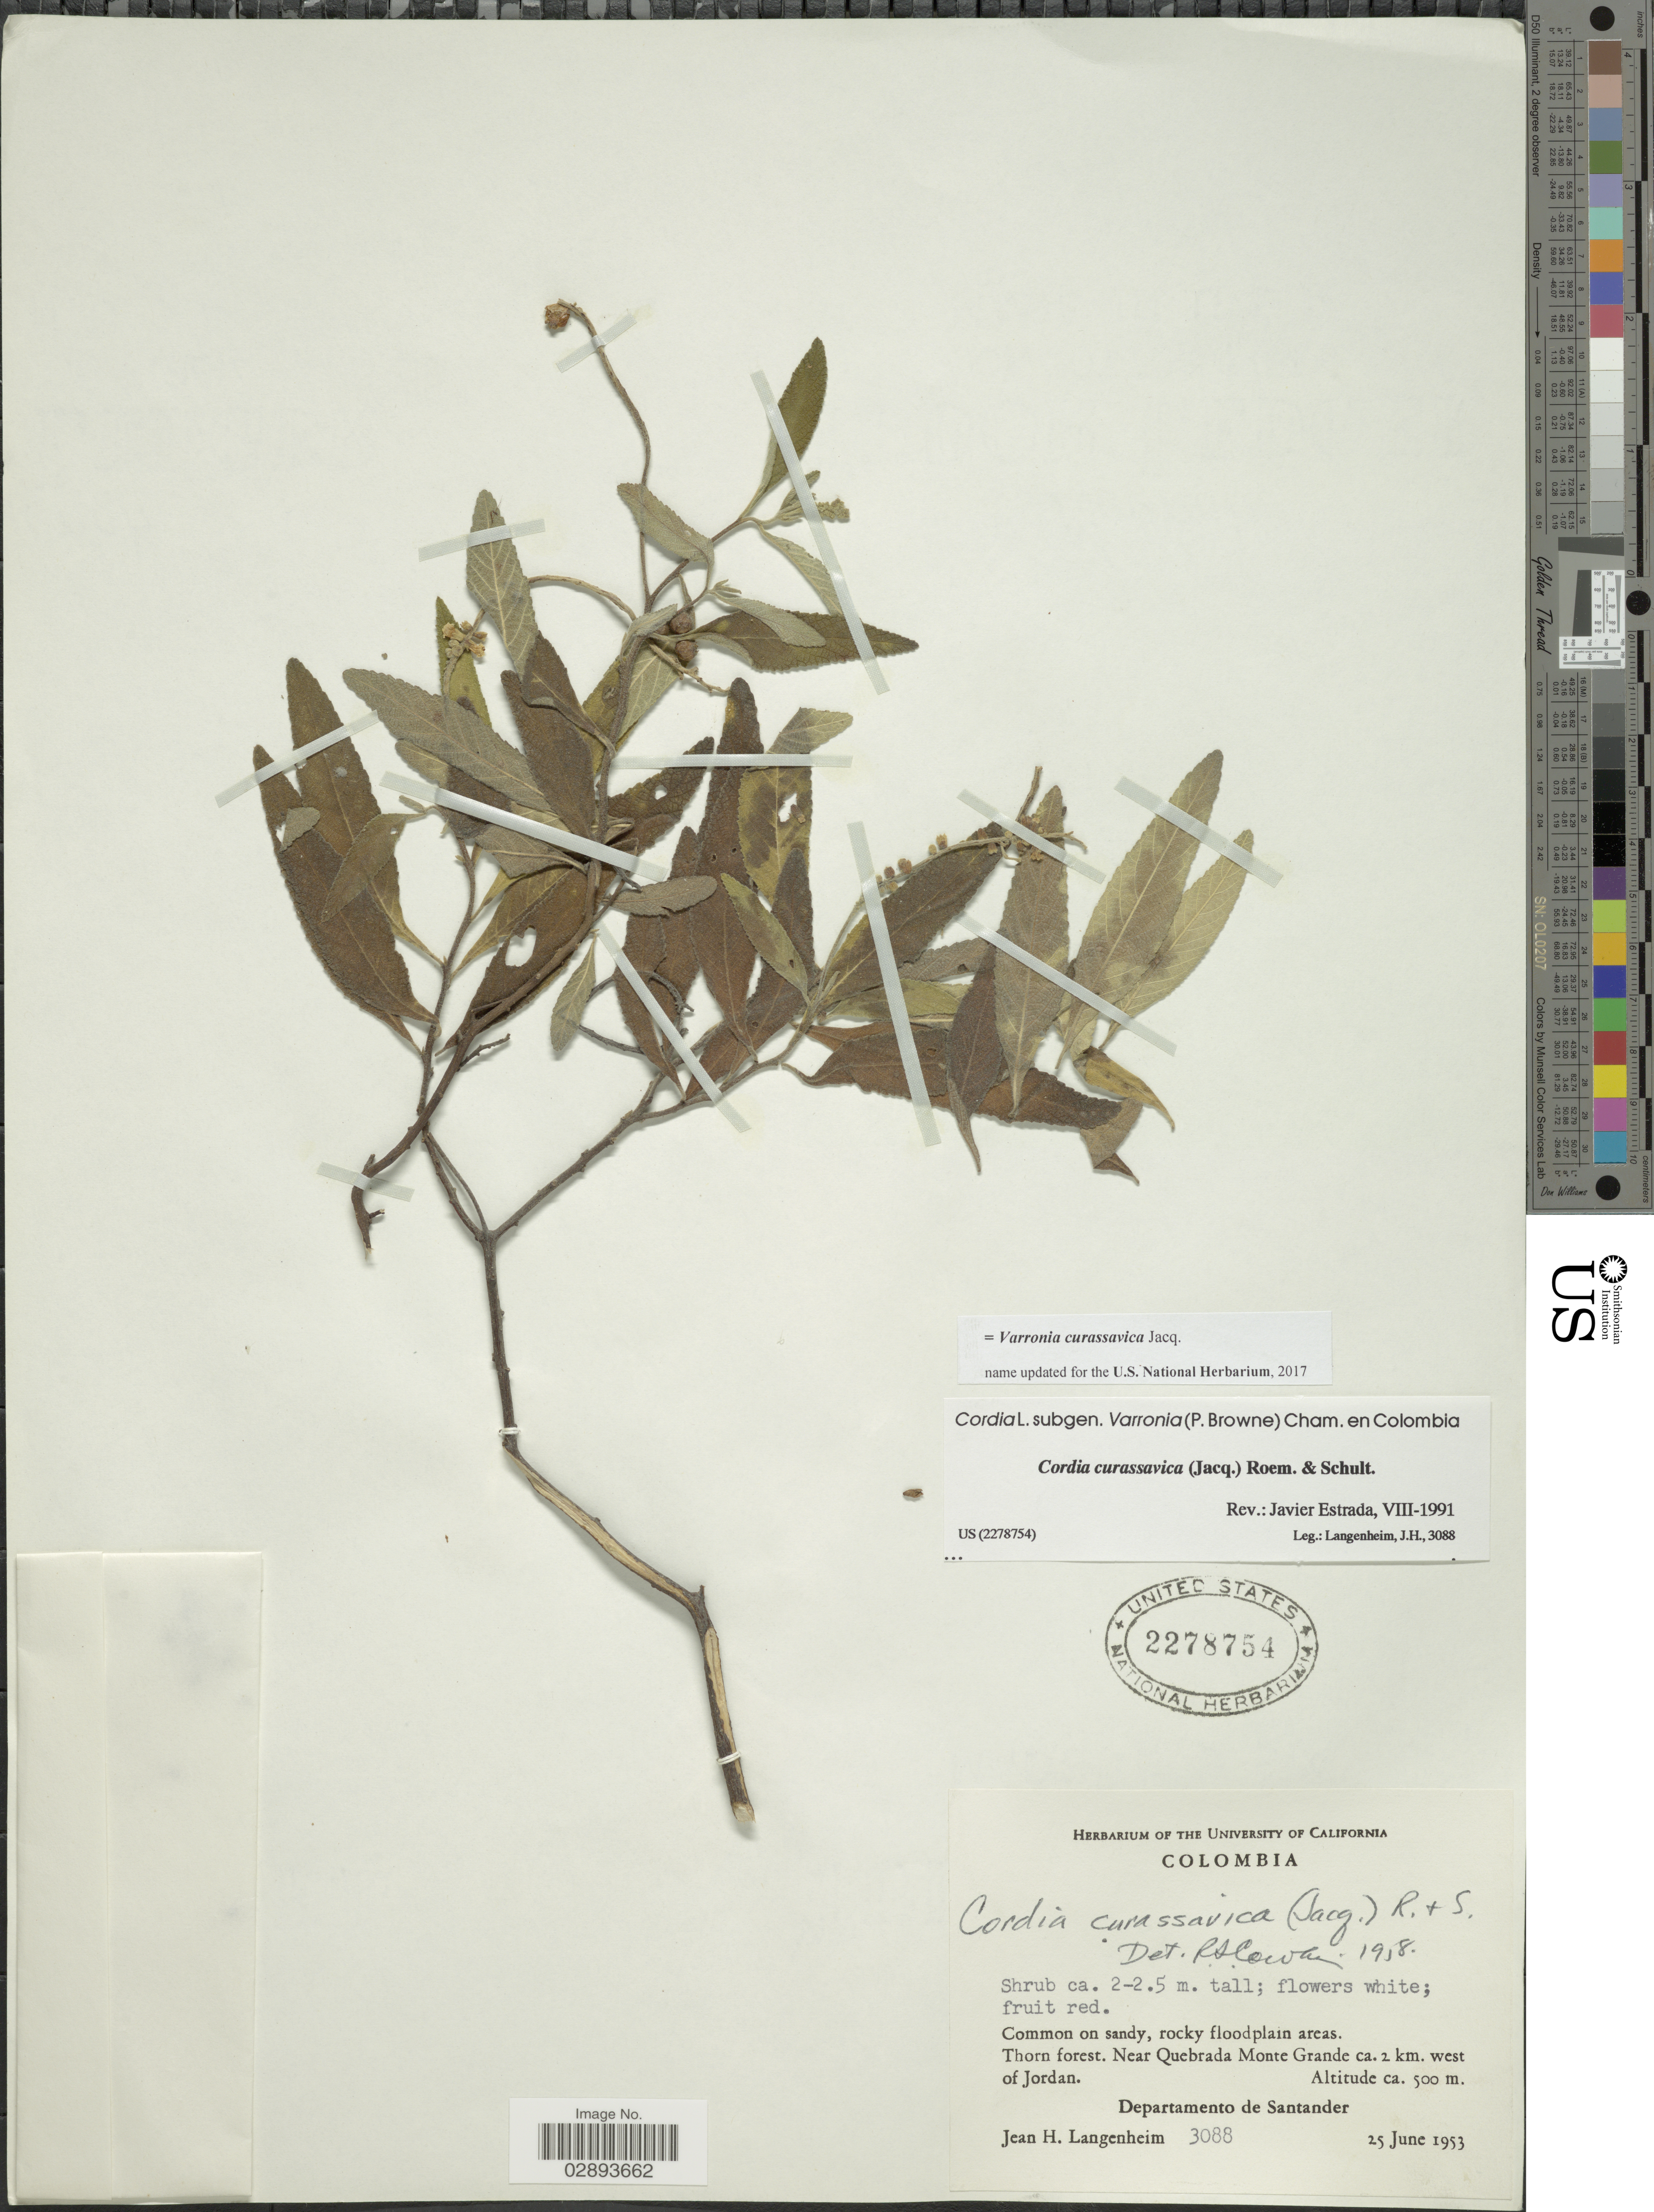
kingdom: Plantae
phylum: Tracheophyta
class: Magnoliopsida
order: Boraginales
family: Cordiaceae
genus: Varronia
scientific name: Varronia curassavica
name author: Jacq.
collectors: J. H. Langenheim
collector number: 3088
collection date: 1953-06-25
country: Colombia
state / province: Santander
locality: Thorn forest, Near Quebrada Monte Grande ca. 2 km. west of Jordan, Departamento de Santander.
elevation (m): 500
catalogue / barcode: US 2278754